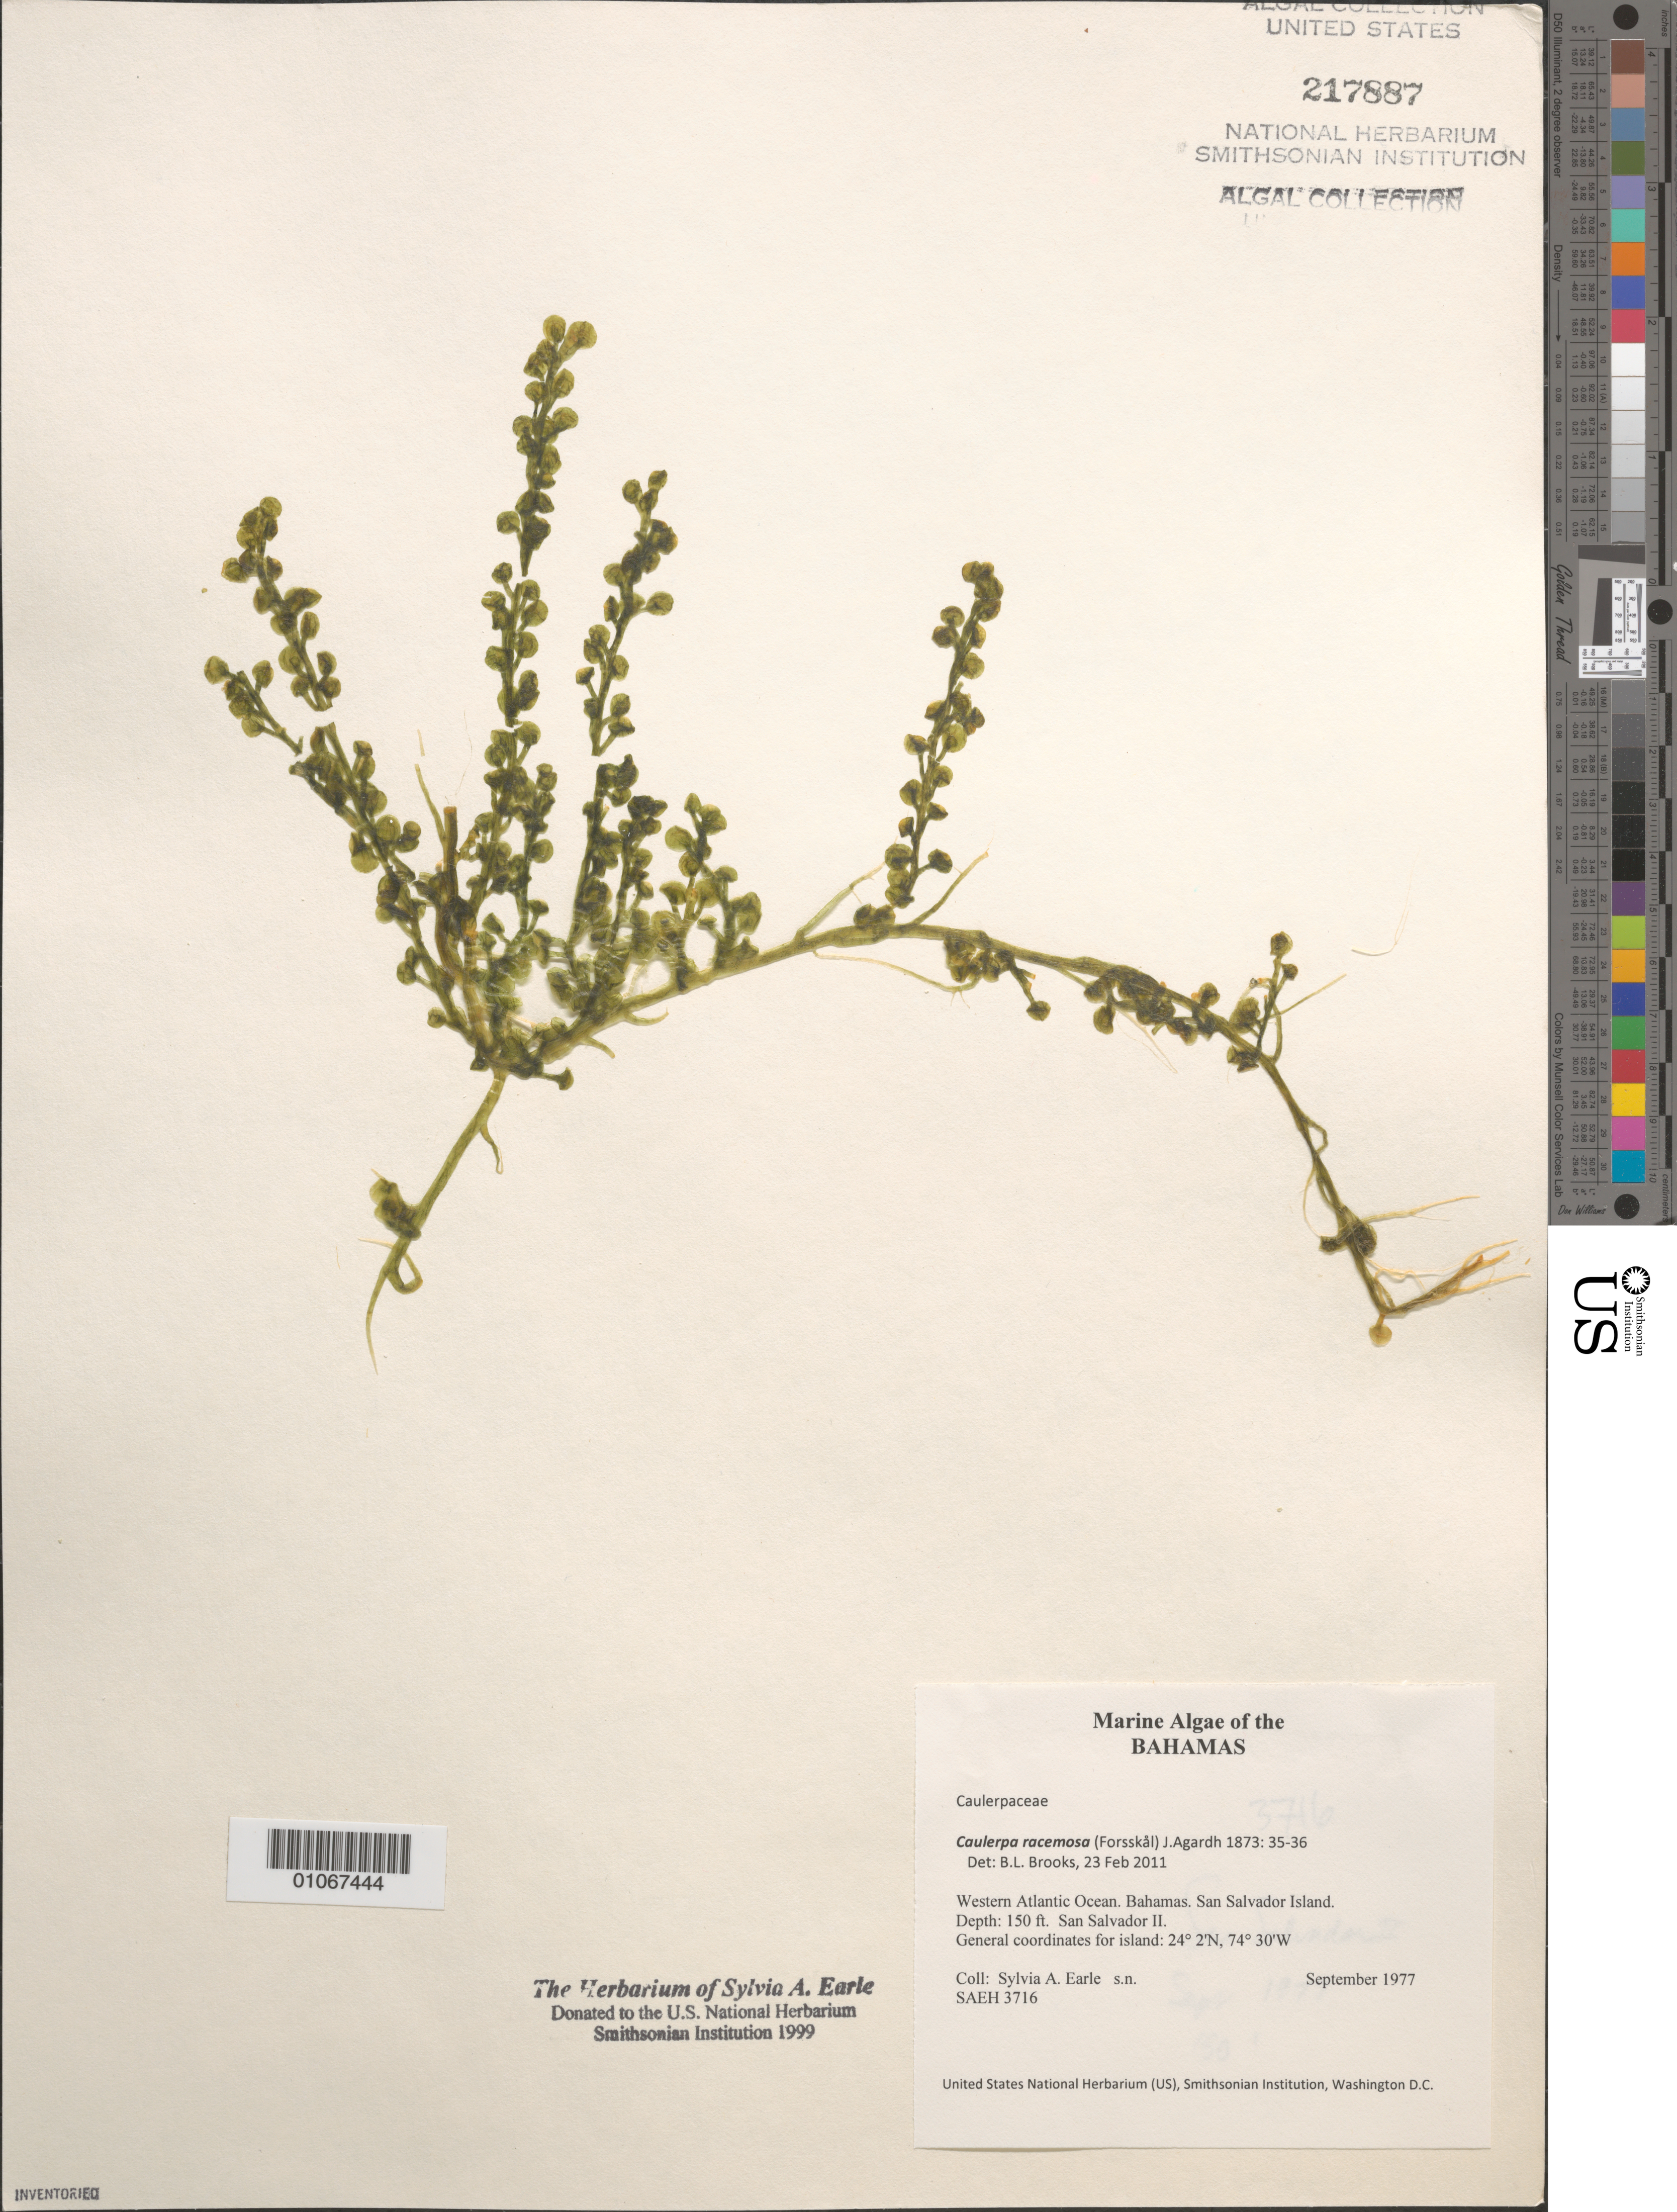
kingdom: Plantae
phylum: Chlorophyta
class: Ulvophyceae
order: Bryopsidales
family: Caulerpaceae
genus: Caulerpa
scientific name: Caulerpa racemosa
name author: (Forssk.) J. Agardh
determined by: Brooks, B. L., (BOT), Smithsonian Institution - National Museum of Natural History (UNITED STATES)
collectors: S. A. Earle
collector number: SAEH 3716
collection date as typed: Sep 1977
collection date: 1977-09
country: Bahamas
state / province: San Salvador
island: San Salvador Island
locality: Western Atlantic Ocean, San Salvador II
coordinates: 24 2'N, 74 30'W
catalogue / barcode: US 217887